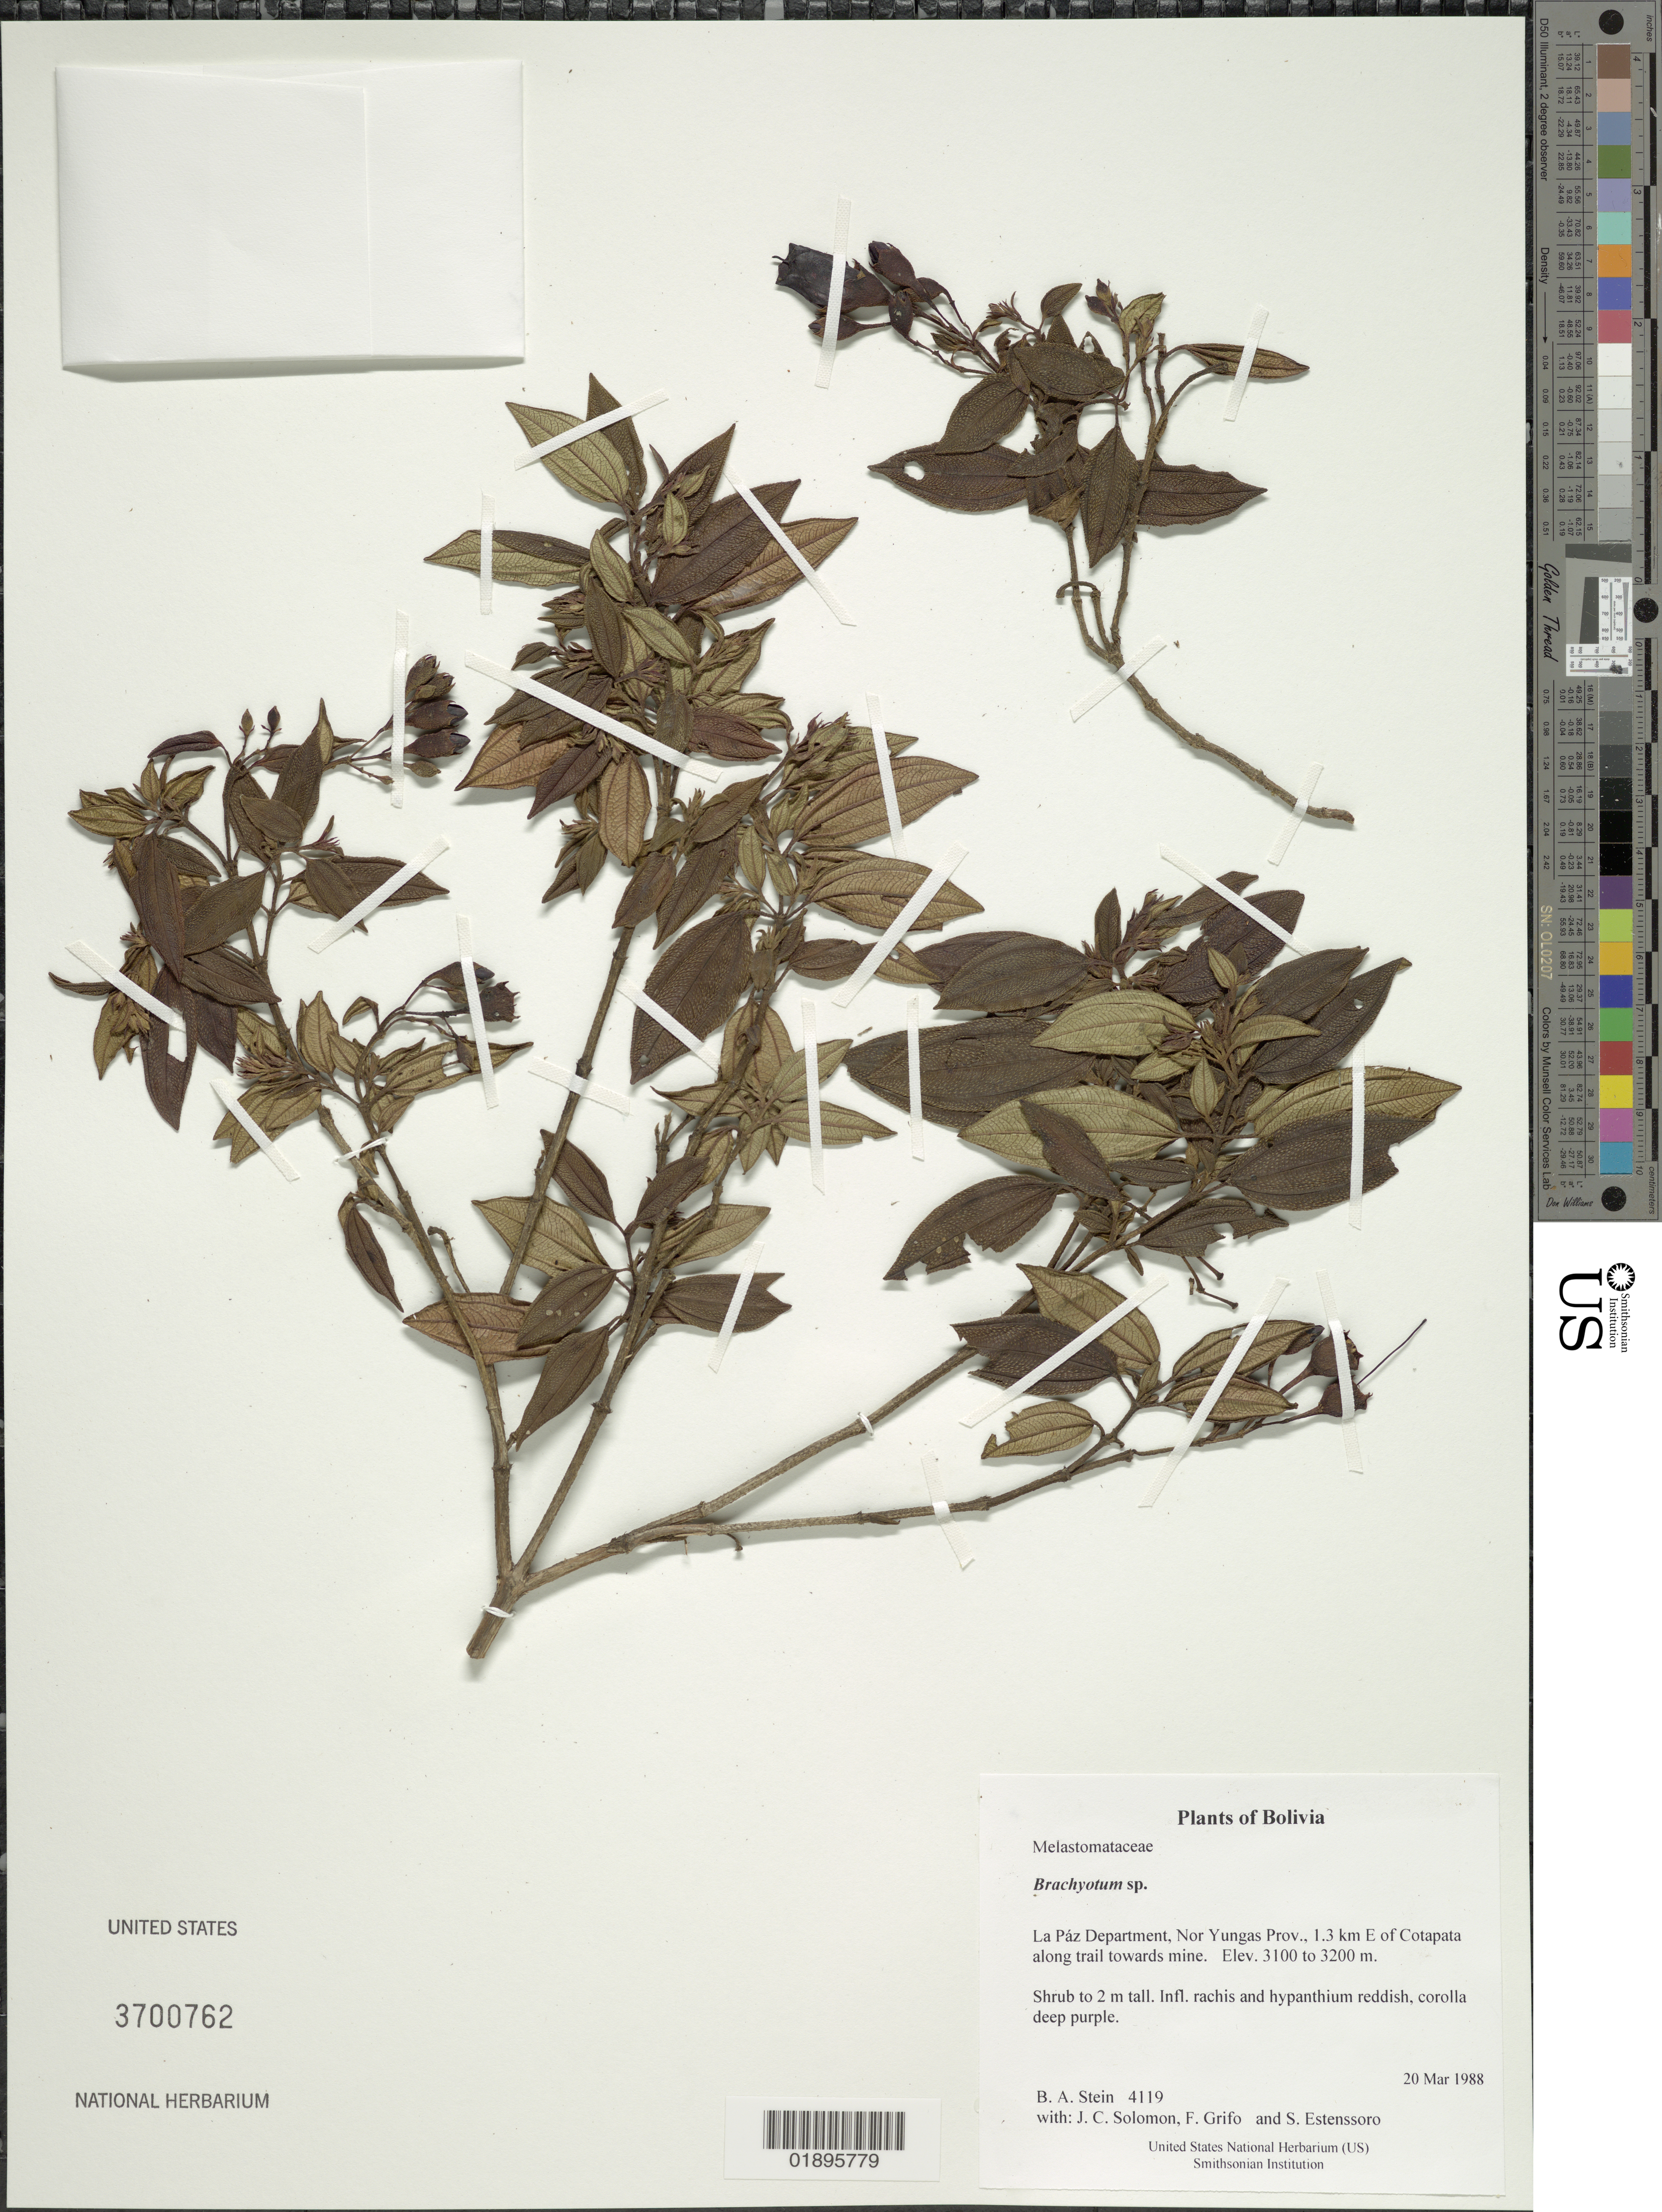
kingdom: Plantae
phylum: Tracheophyta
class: Magnoliopsida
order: Myrtales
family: Melastomataceae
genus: Brachyotum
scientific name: Brachyotum sp.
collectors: B. A. Stein, J. C. Solomon, F. Grifo & S. Estenssoro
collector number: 4119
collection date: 1988-03-20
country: Bolivia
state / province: La Paz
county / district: Nor Yungas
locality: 1.3 km E of Cotapata along trail towards mine.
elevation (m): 3100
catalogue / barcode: US 3700762